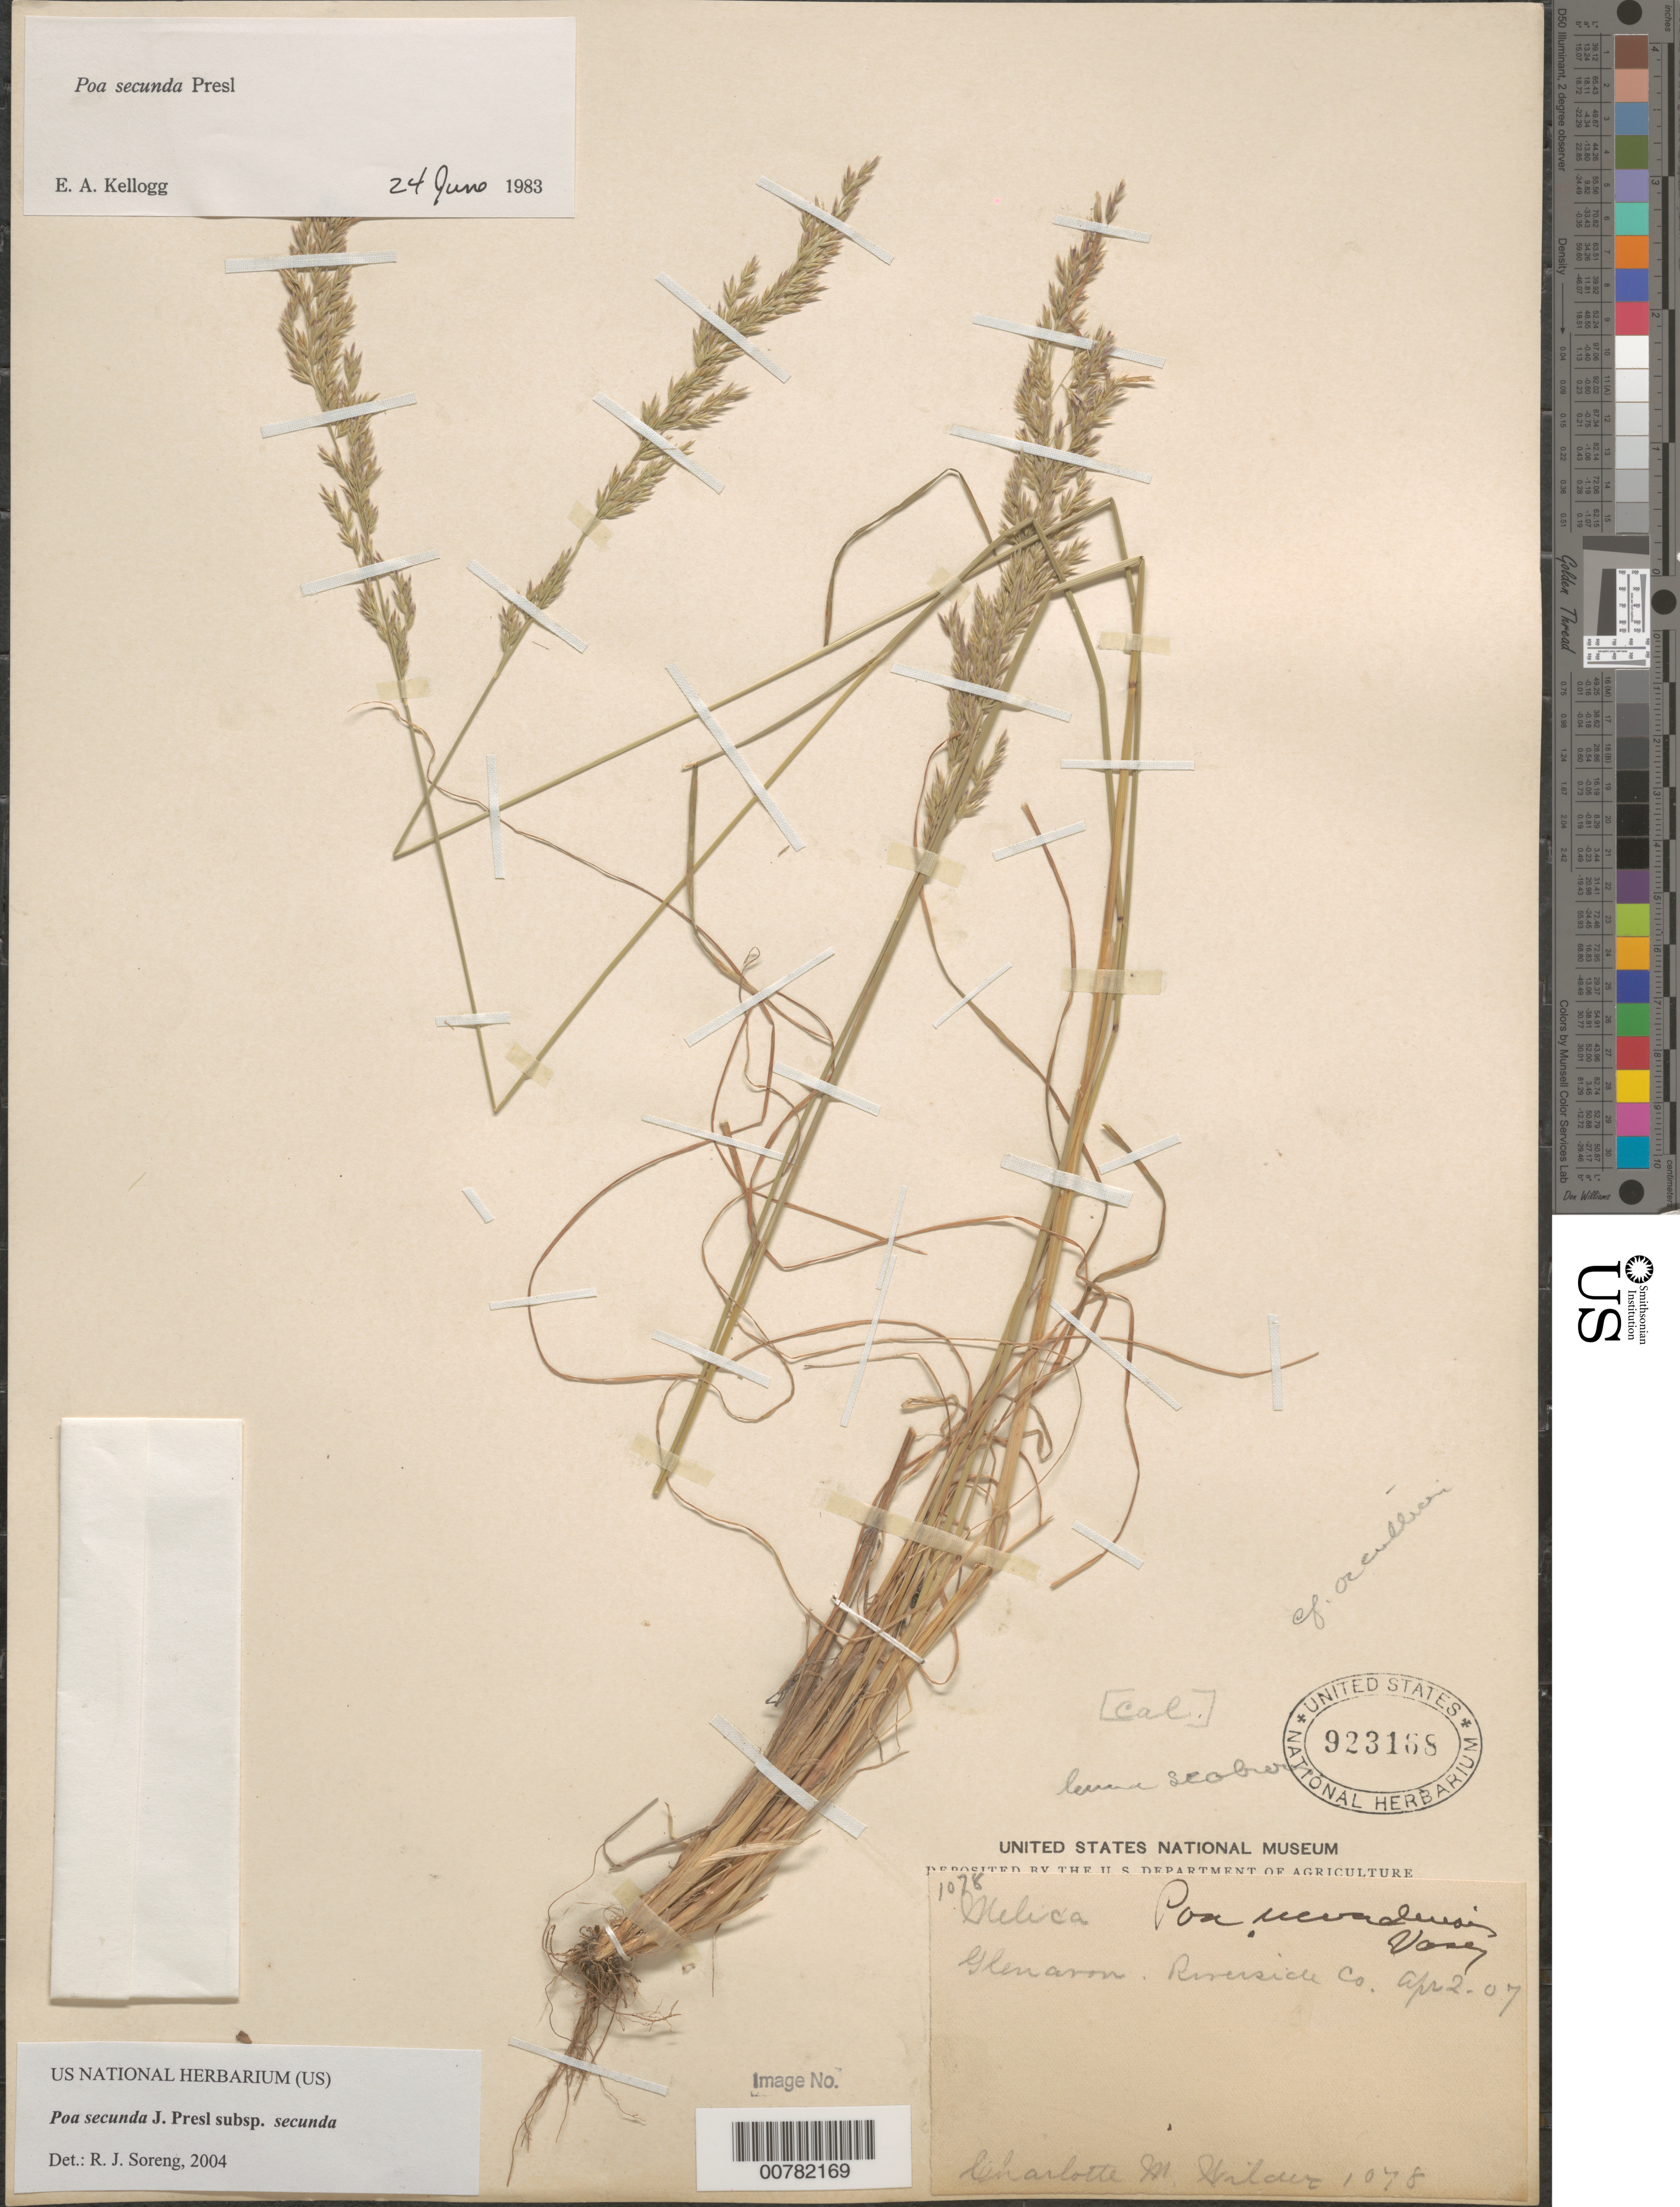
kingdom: Plantae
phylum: Tracheophyta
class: Liliopsida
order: Poales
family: Poaceae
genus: Poa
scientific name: Poa secunda subsp. secunda var. secunda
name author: J. Presl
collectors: C. Wilder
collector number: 1078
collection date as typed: Transcribed d/m/y: 2/4/7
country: United States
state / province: California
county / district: Riverside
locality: Riverside Co.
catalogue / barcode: US 923168